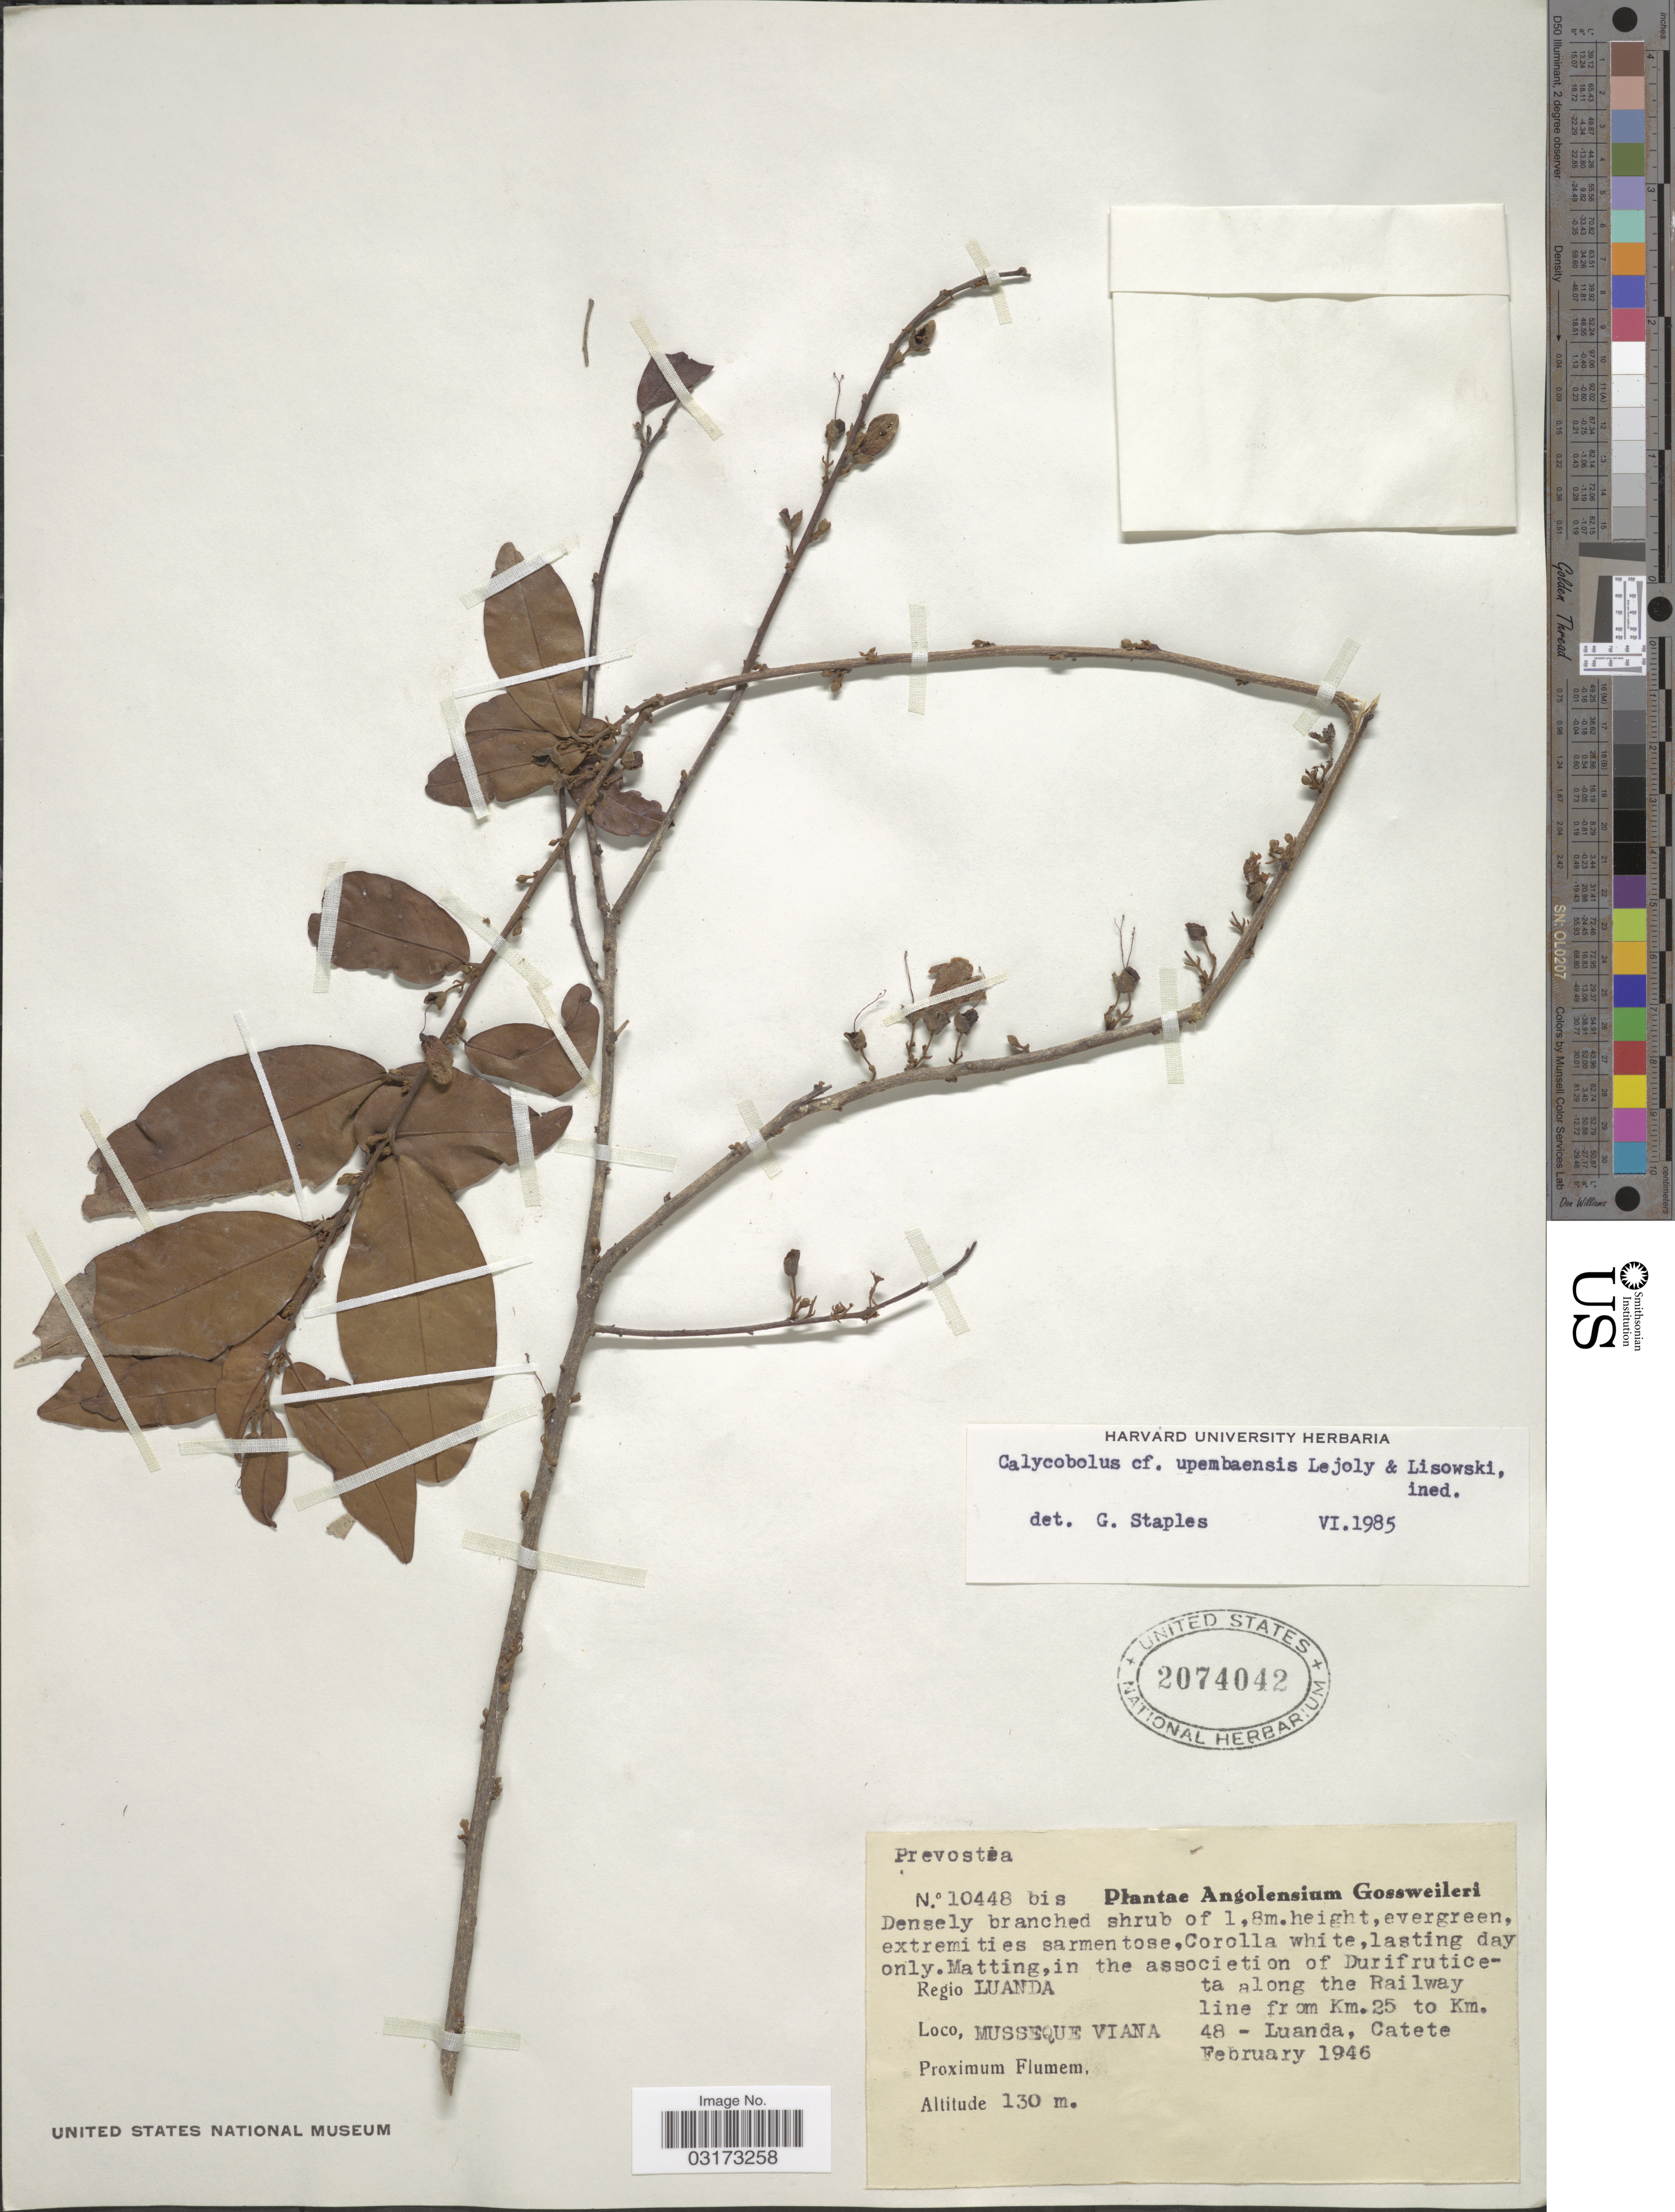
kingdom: Plantae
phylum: Tracheophyta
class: Magnoliopsida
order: Solanales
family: Convolvulaceae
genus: Calycobolus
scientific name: Calycobolus upembaensis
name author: Lejoly & Lisowski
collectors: -. Gossweiler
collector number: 10448 bis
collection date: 1946-02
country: Angola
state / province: Luanda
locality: Angolensium. Regio Luanda, Musseque Viana. Along the Railway line from Km. 25 to Km. 48 - Luanda, Catete [unsure placement]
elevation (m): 130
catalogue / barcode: US 2074042